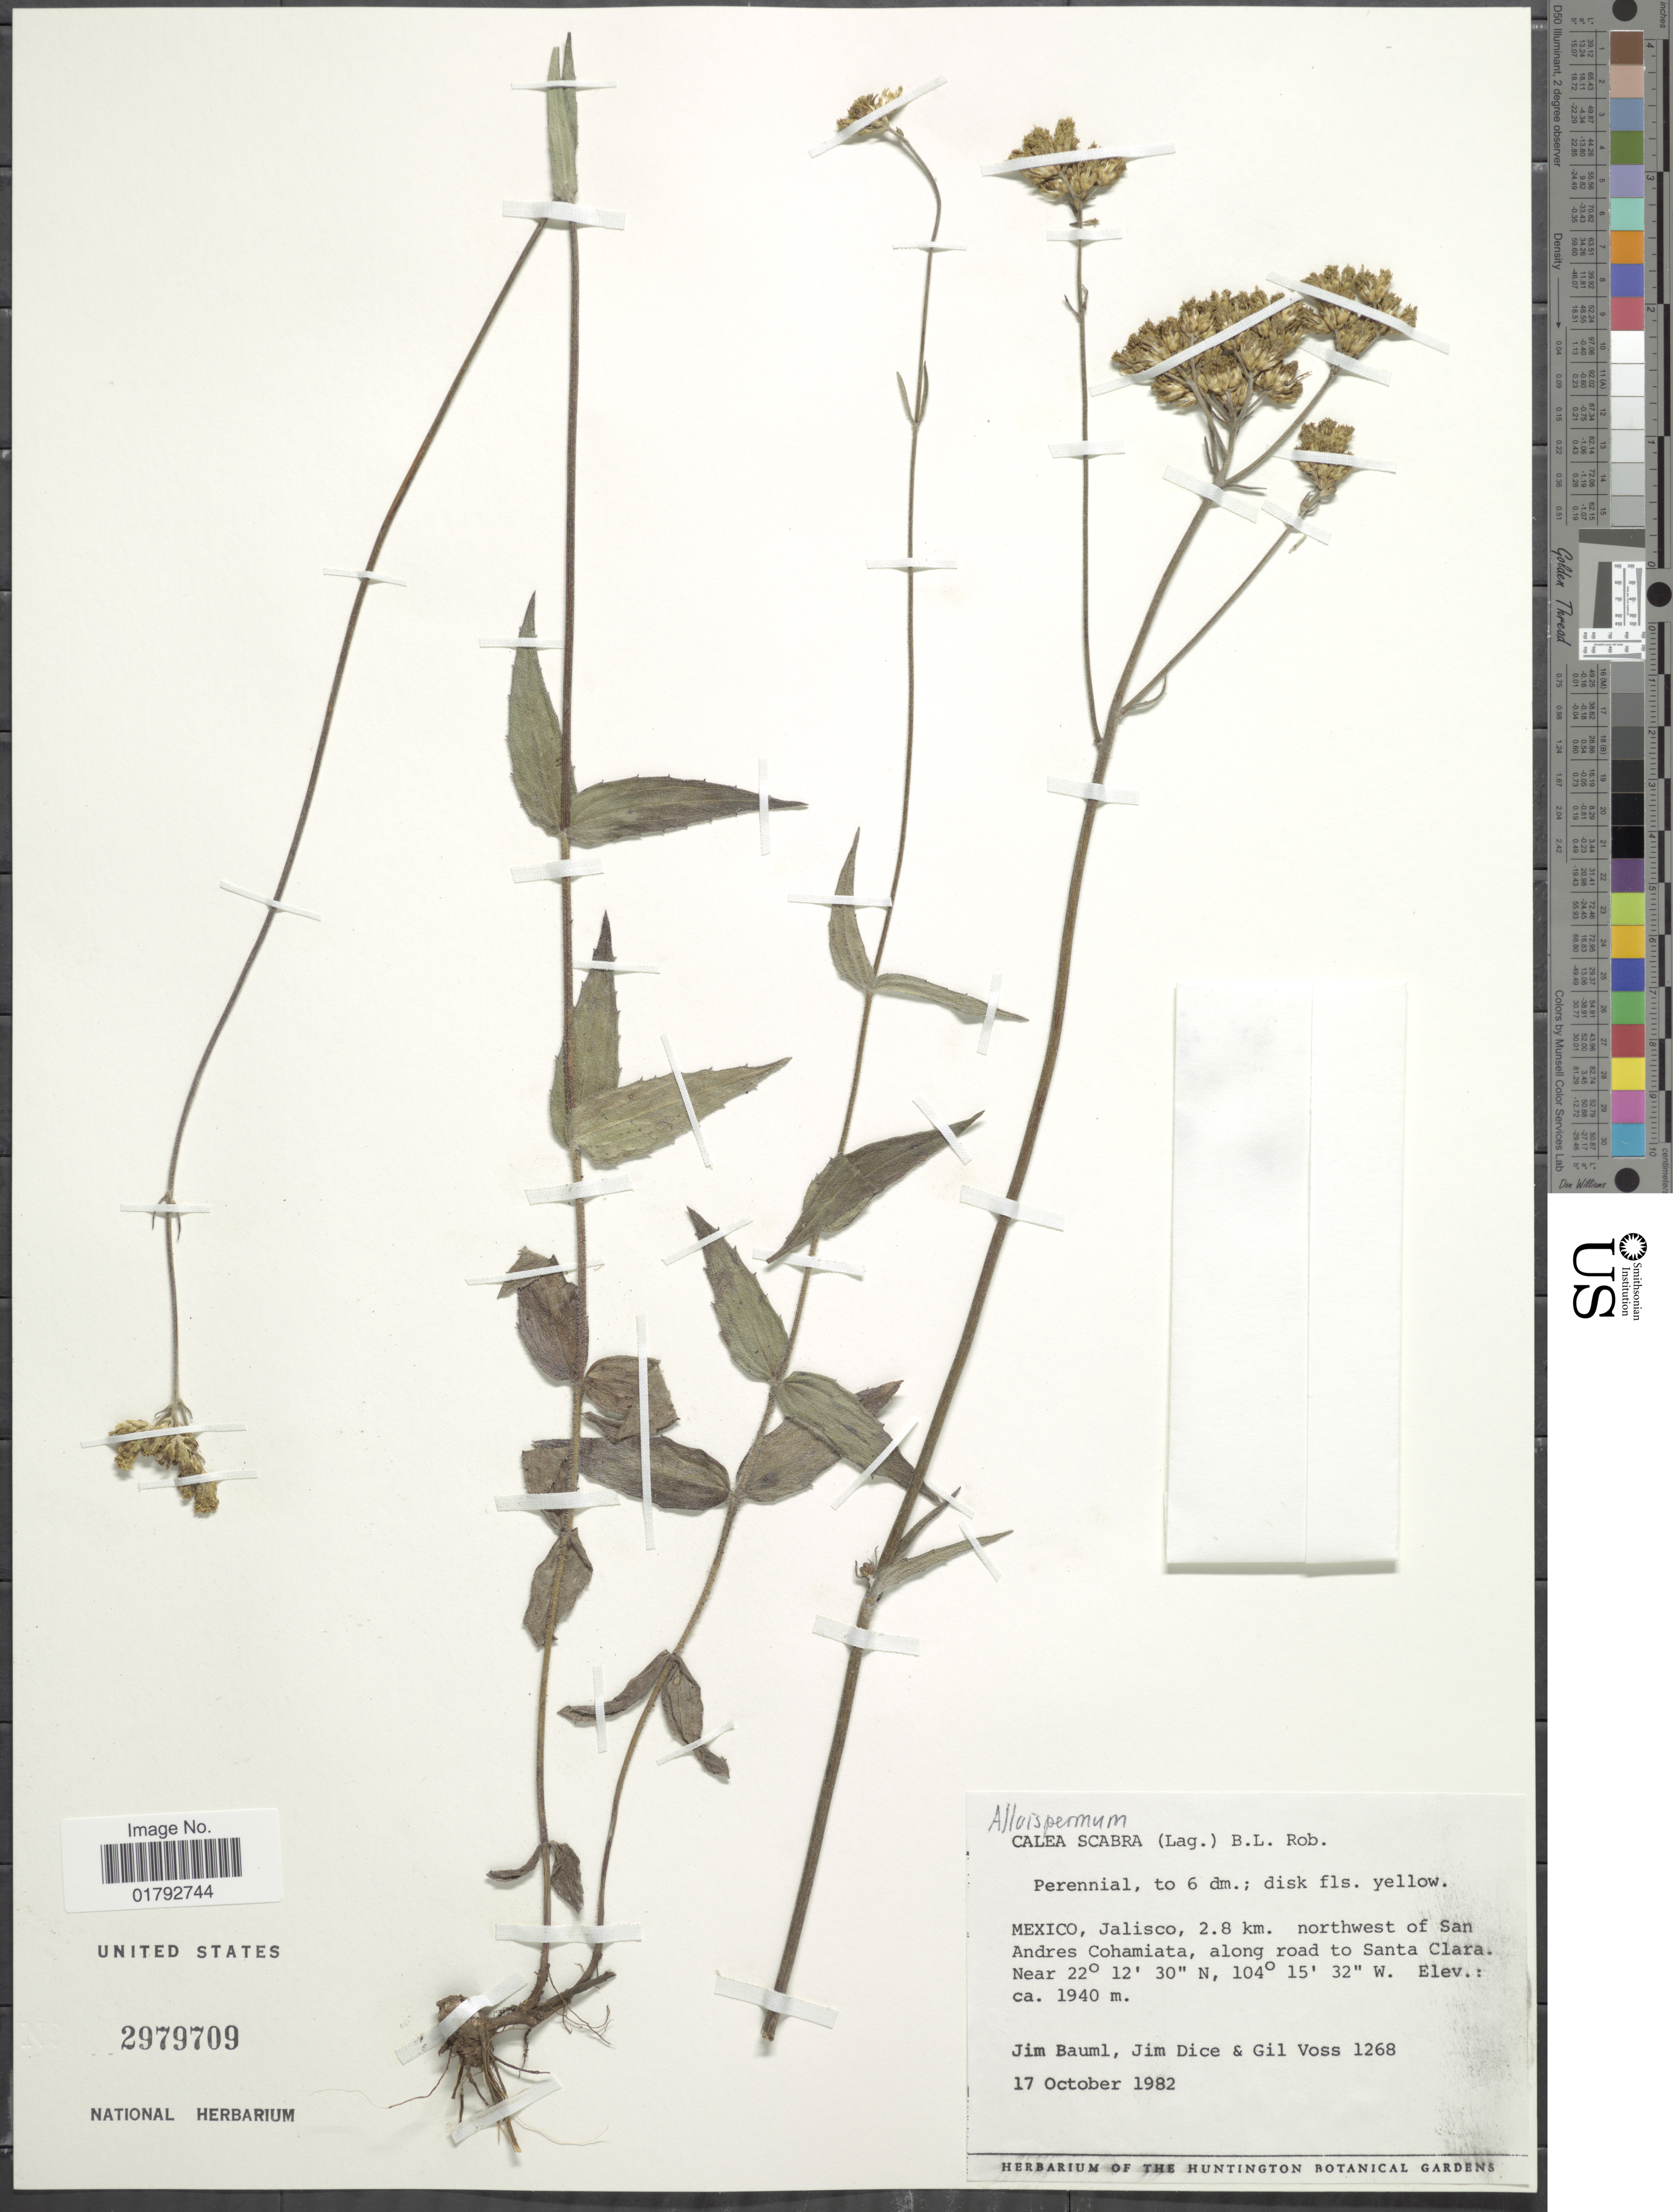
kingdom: Plantae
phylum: Tracheophyta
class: Magnoliopsida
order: Asterales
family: Asteraceae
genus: Alloispermum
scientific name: Alloispermum scabrum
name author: (Lag.) H. Rob.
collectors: J. Bauml, J. Dice & G. Voss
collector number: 1268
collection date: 1982-10-17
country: Mexico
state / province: Jalisco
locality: Mexico, Jalisco, 2.8 km. northwest of San Andres Cohamiata, along road to Santa Clara.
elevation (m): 1940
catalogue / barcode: US 2979709